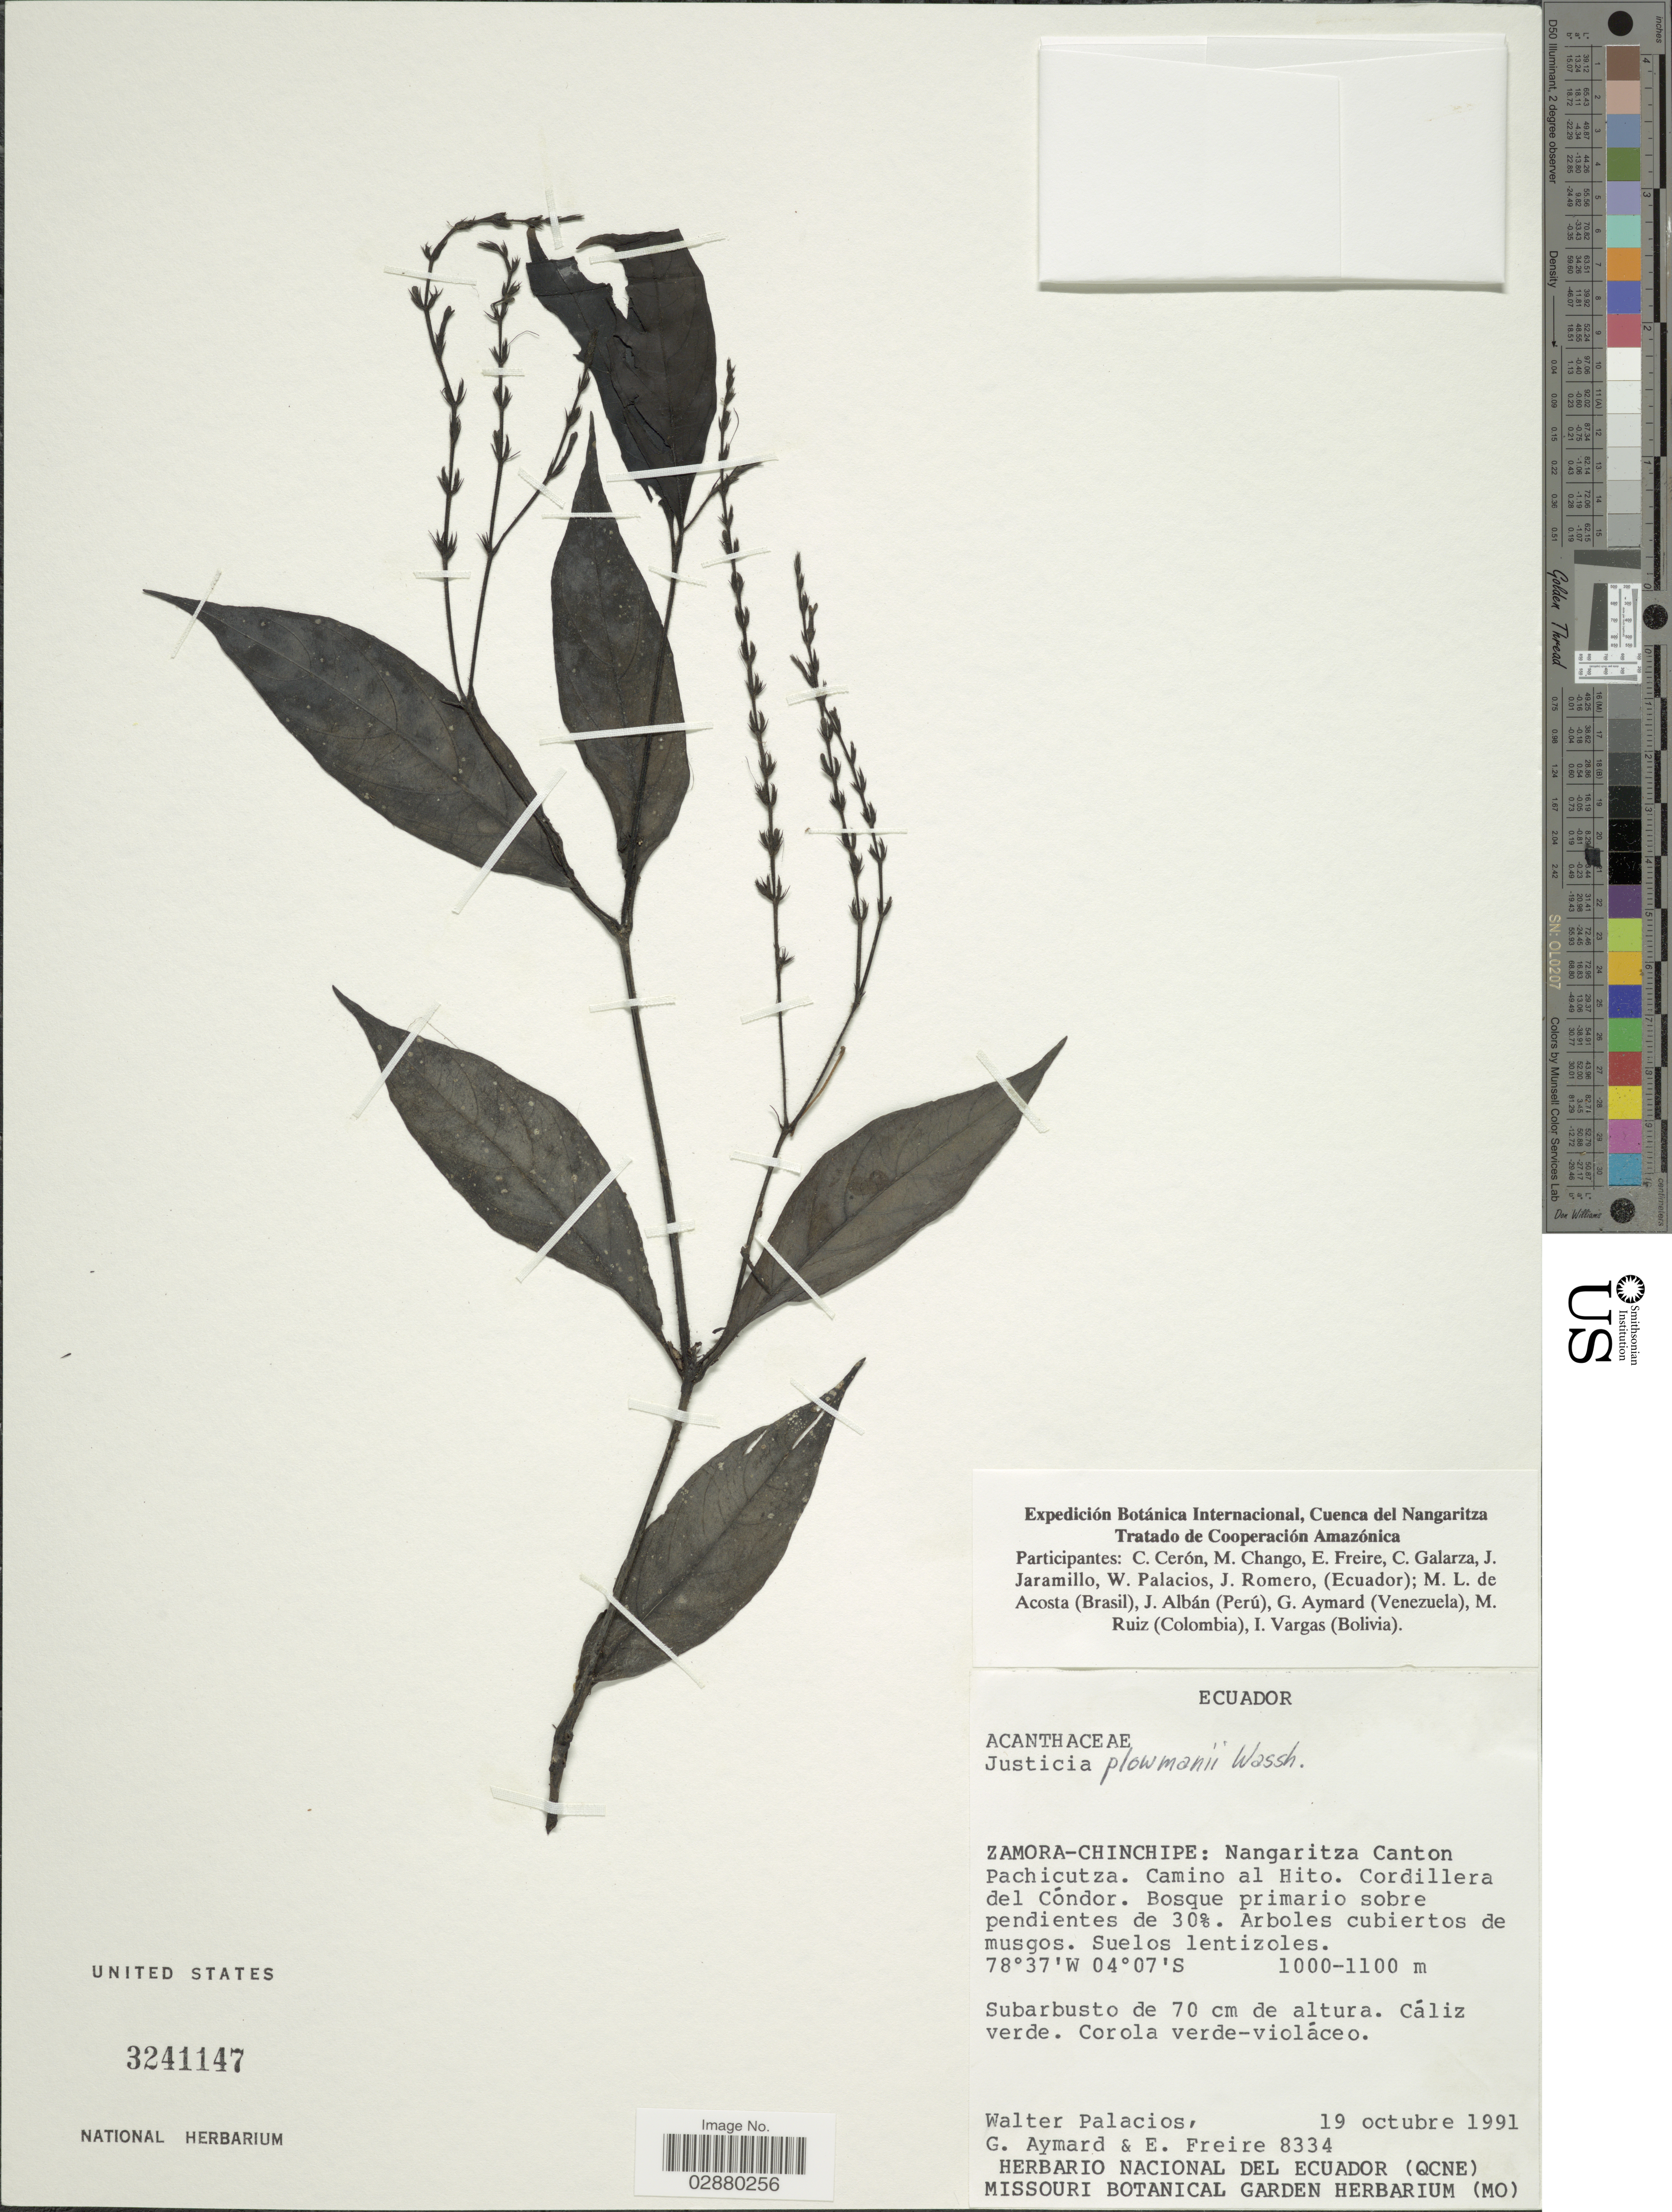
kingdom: Plantae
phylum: Tracheophyta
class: Magnoliopsida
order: Lamiales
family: Acanthaceae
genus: Justicia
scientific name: Justicia plowmanii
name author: Wassh.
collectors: P. Palacios, G. A. Aymard & E. Freire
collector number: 8334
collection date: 1991-10-19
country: Ecuador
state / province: Zamora-Chinchipe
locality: Nangaritza Canton, Pachicutza. Camino al Hito. Cordillera del Cóndor.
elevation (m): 1000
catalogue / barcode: US 3241147